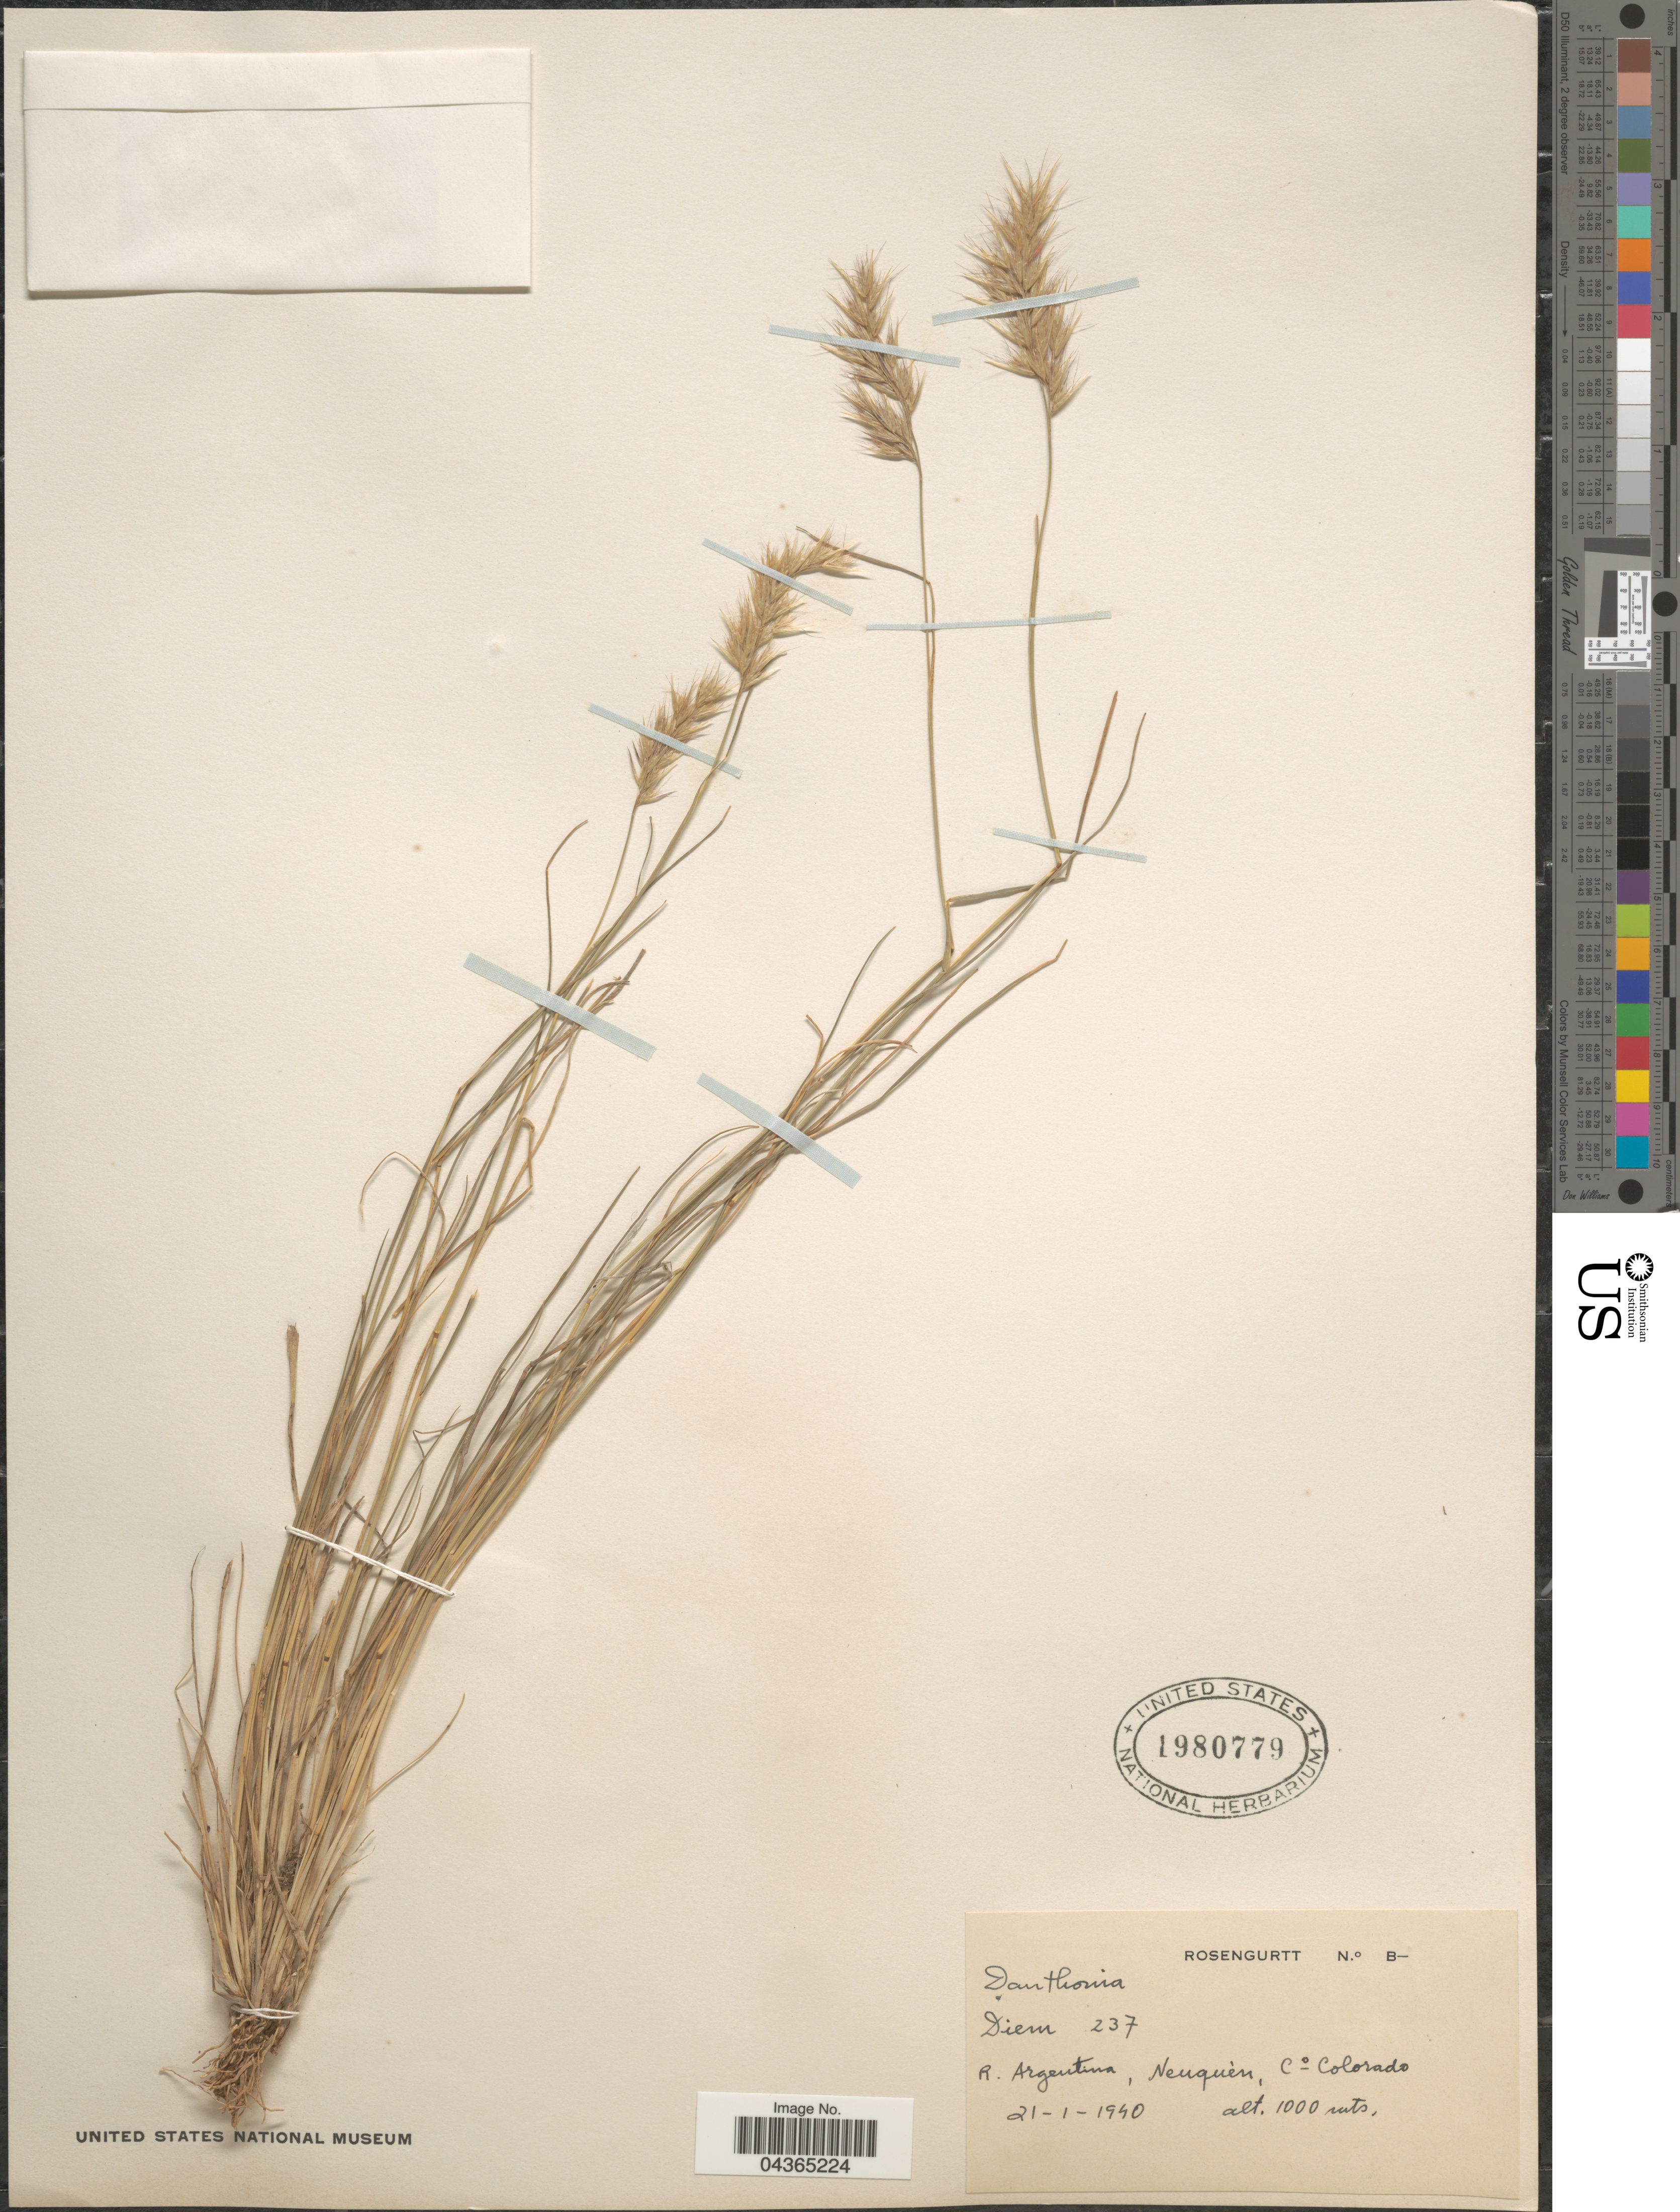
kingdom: Plantae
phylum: Tracheophyta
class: Liliopsida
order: Poales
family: Poaceae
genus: Rytidosperma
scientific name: Rytidosperma pictum var. pictum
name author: (Nees & Meyen) Nicora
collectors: Diem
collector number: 237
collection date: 1940-01-21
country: Argentina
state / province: Neuquen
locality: R. Argentina, Neuquen, C° Colorado.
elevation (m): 1000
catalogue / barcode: US 1980779